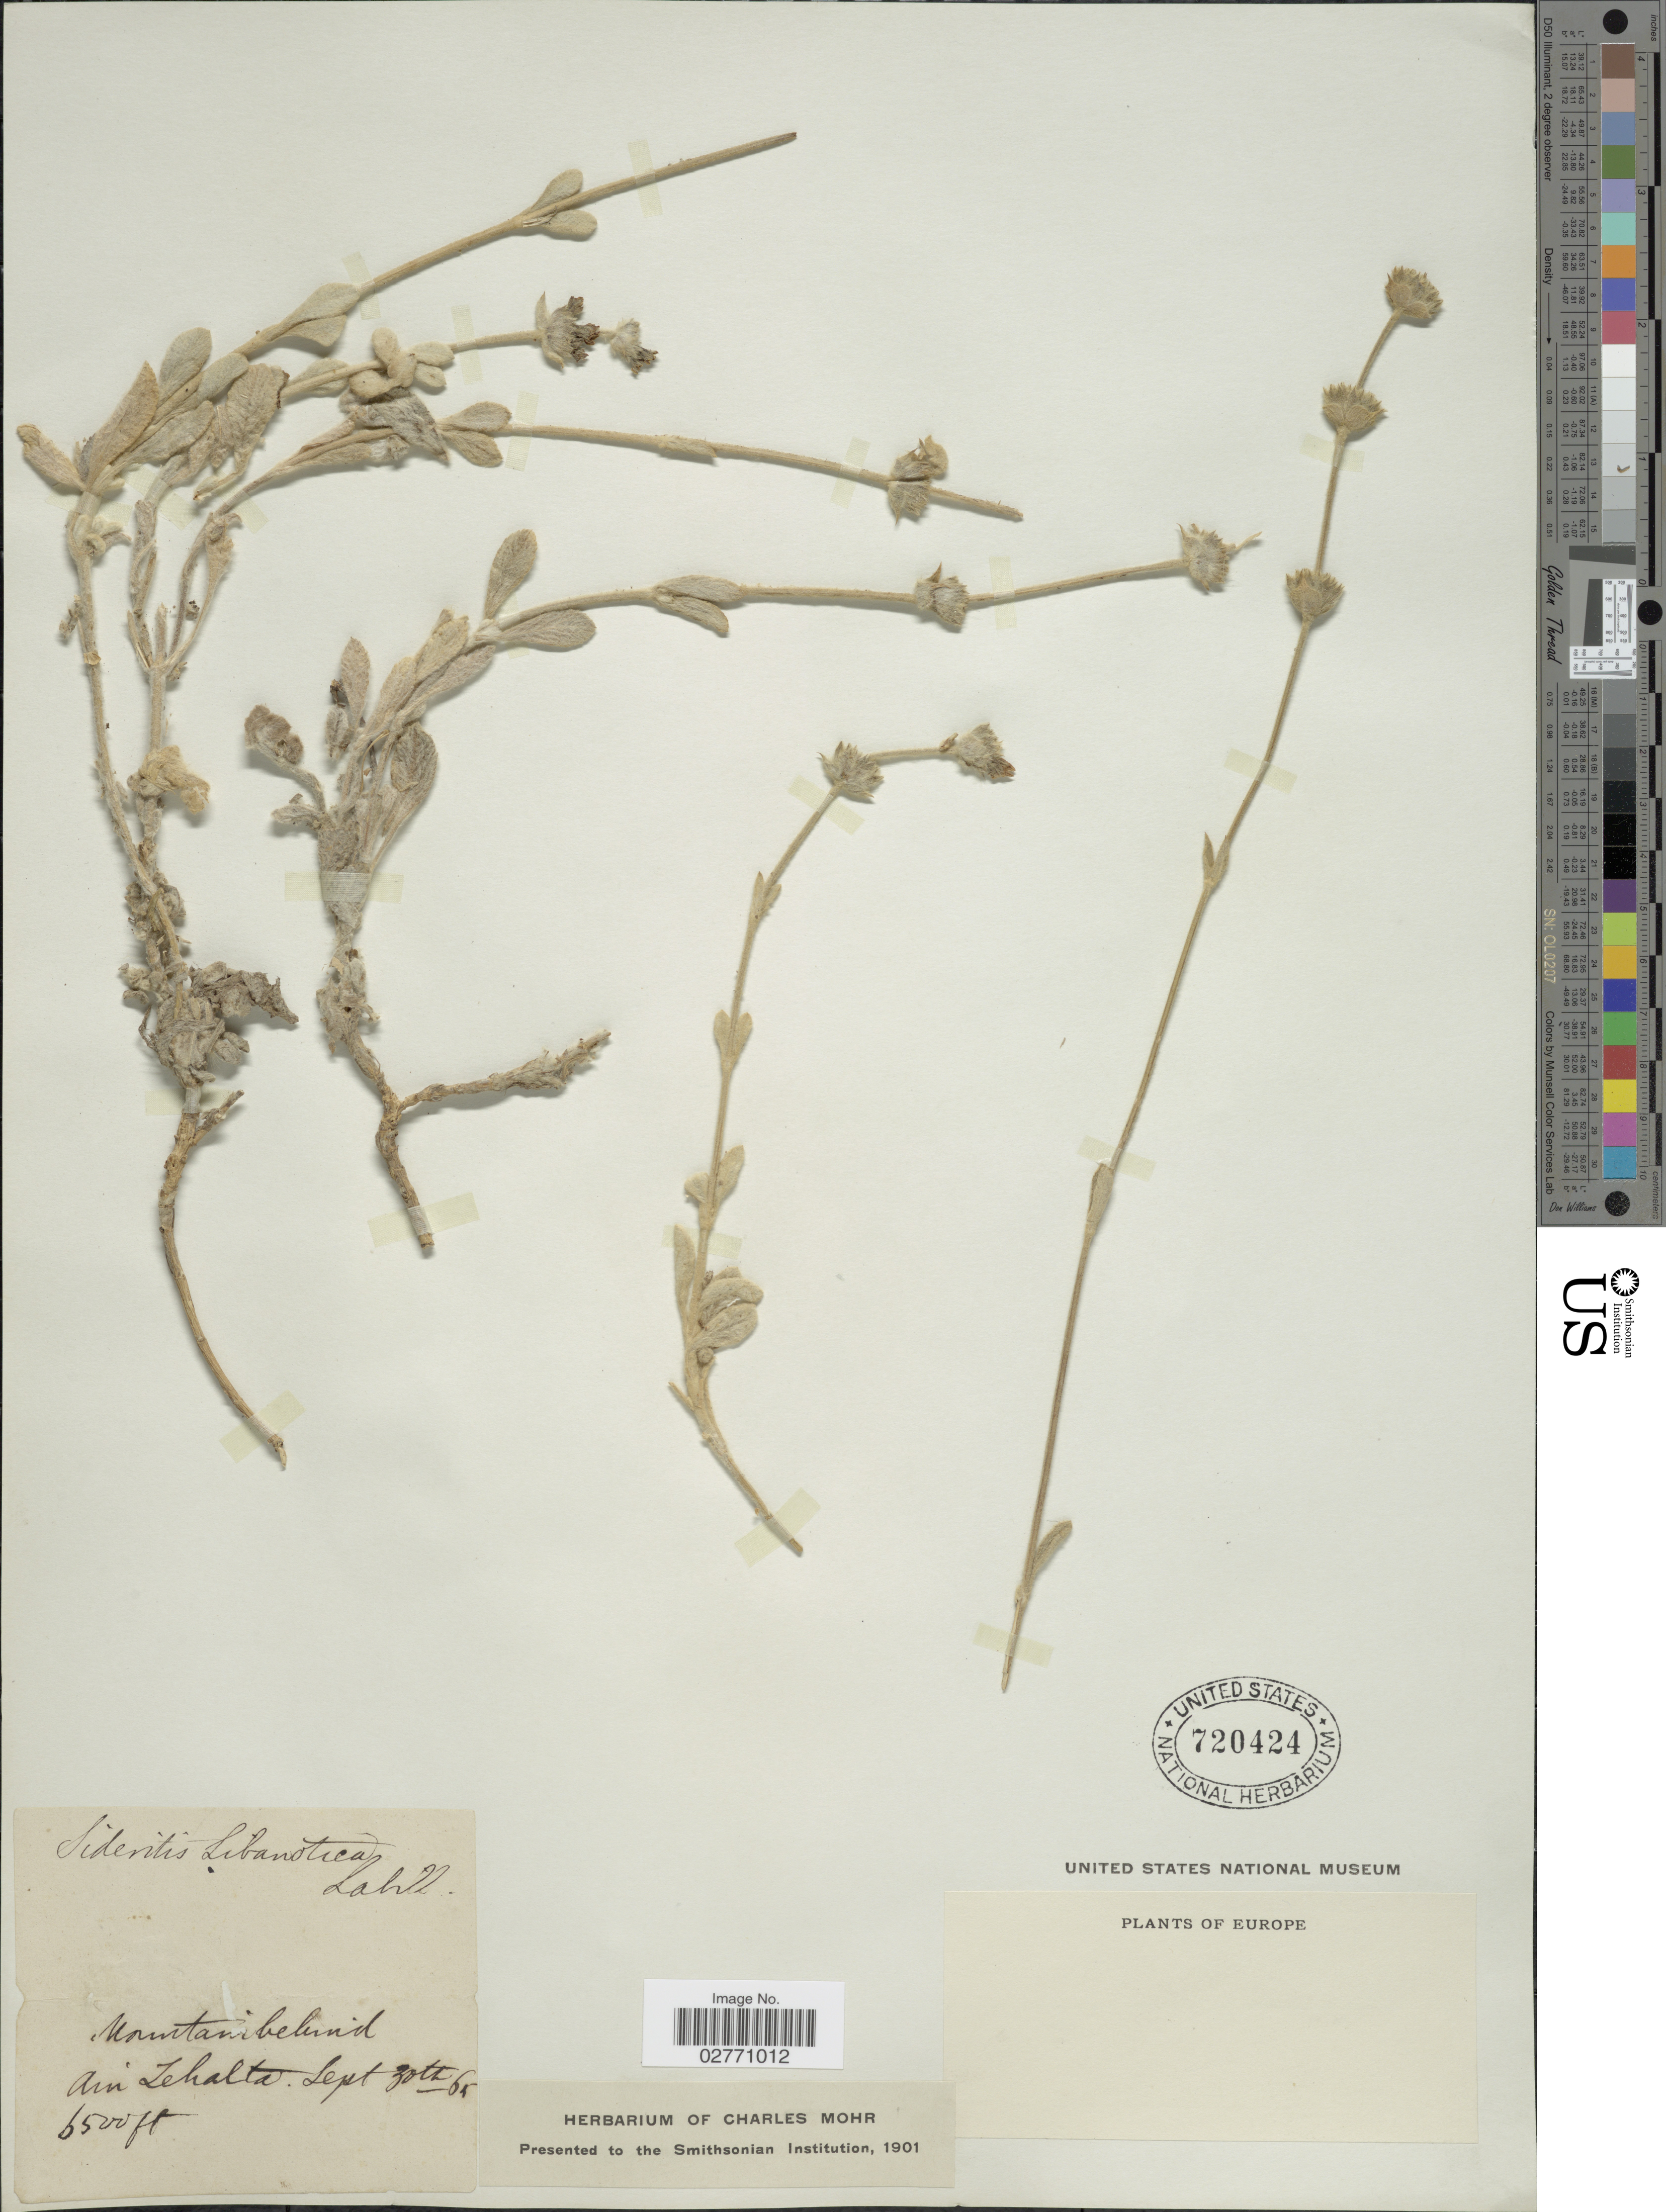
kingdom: Plantae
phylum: Tracheophyta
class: Magnoliopsida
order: Lamiales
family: Lamiaceae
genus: Sideritis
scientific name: Sideritis libanotica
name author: Labill.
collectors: ex herb. Charles Mohr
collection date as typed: Transcribed d/m/y: 30/9/65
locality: Europe. Mountain behind Ain Lehalta.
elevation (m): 1981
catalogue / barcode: US 720424